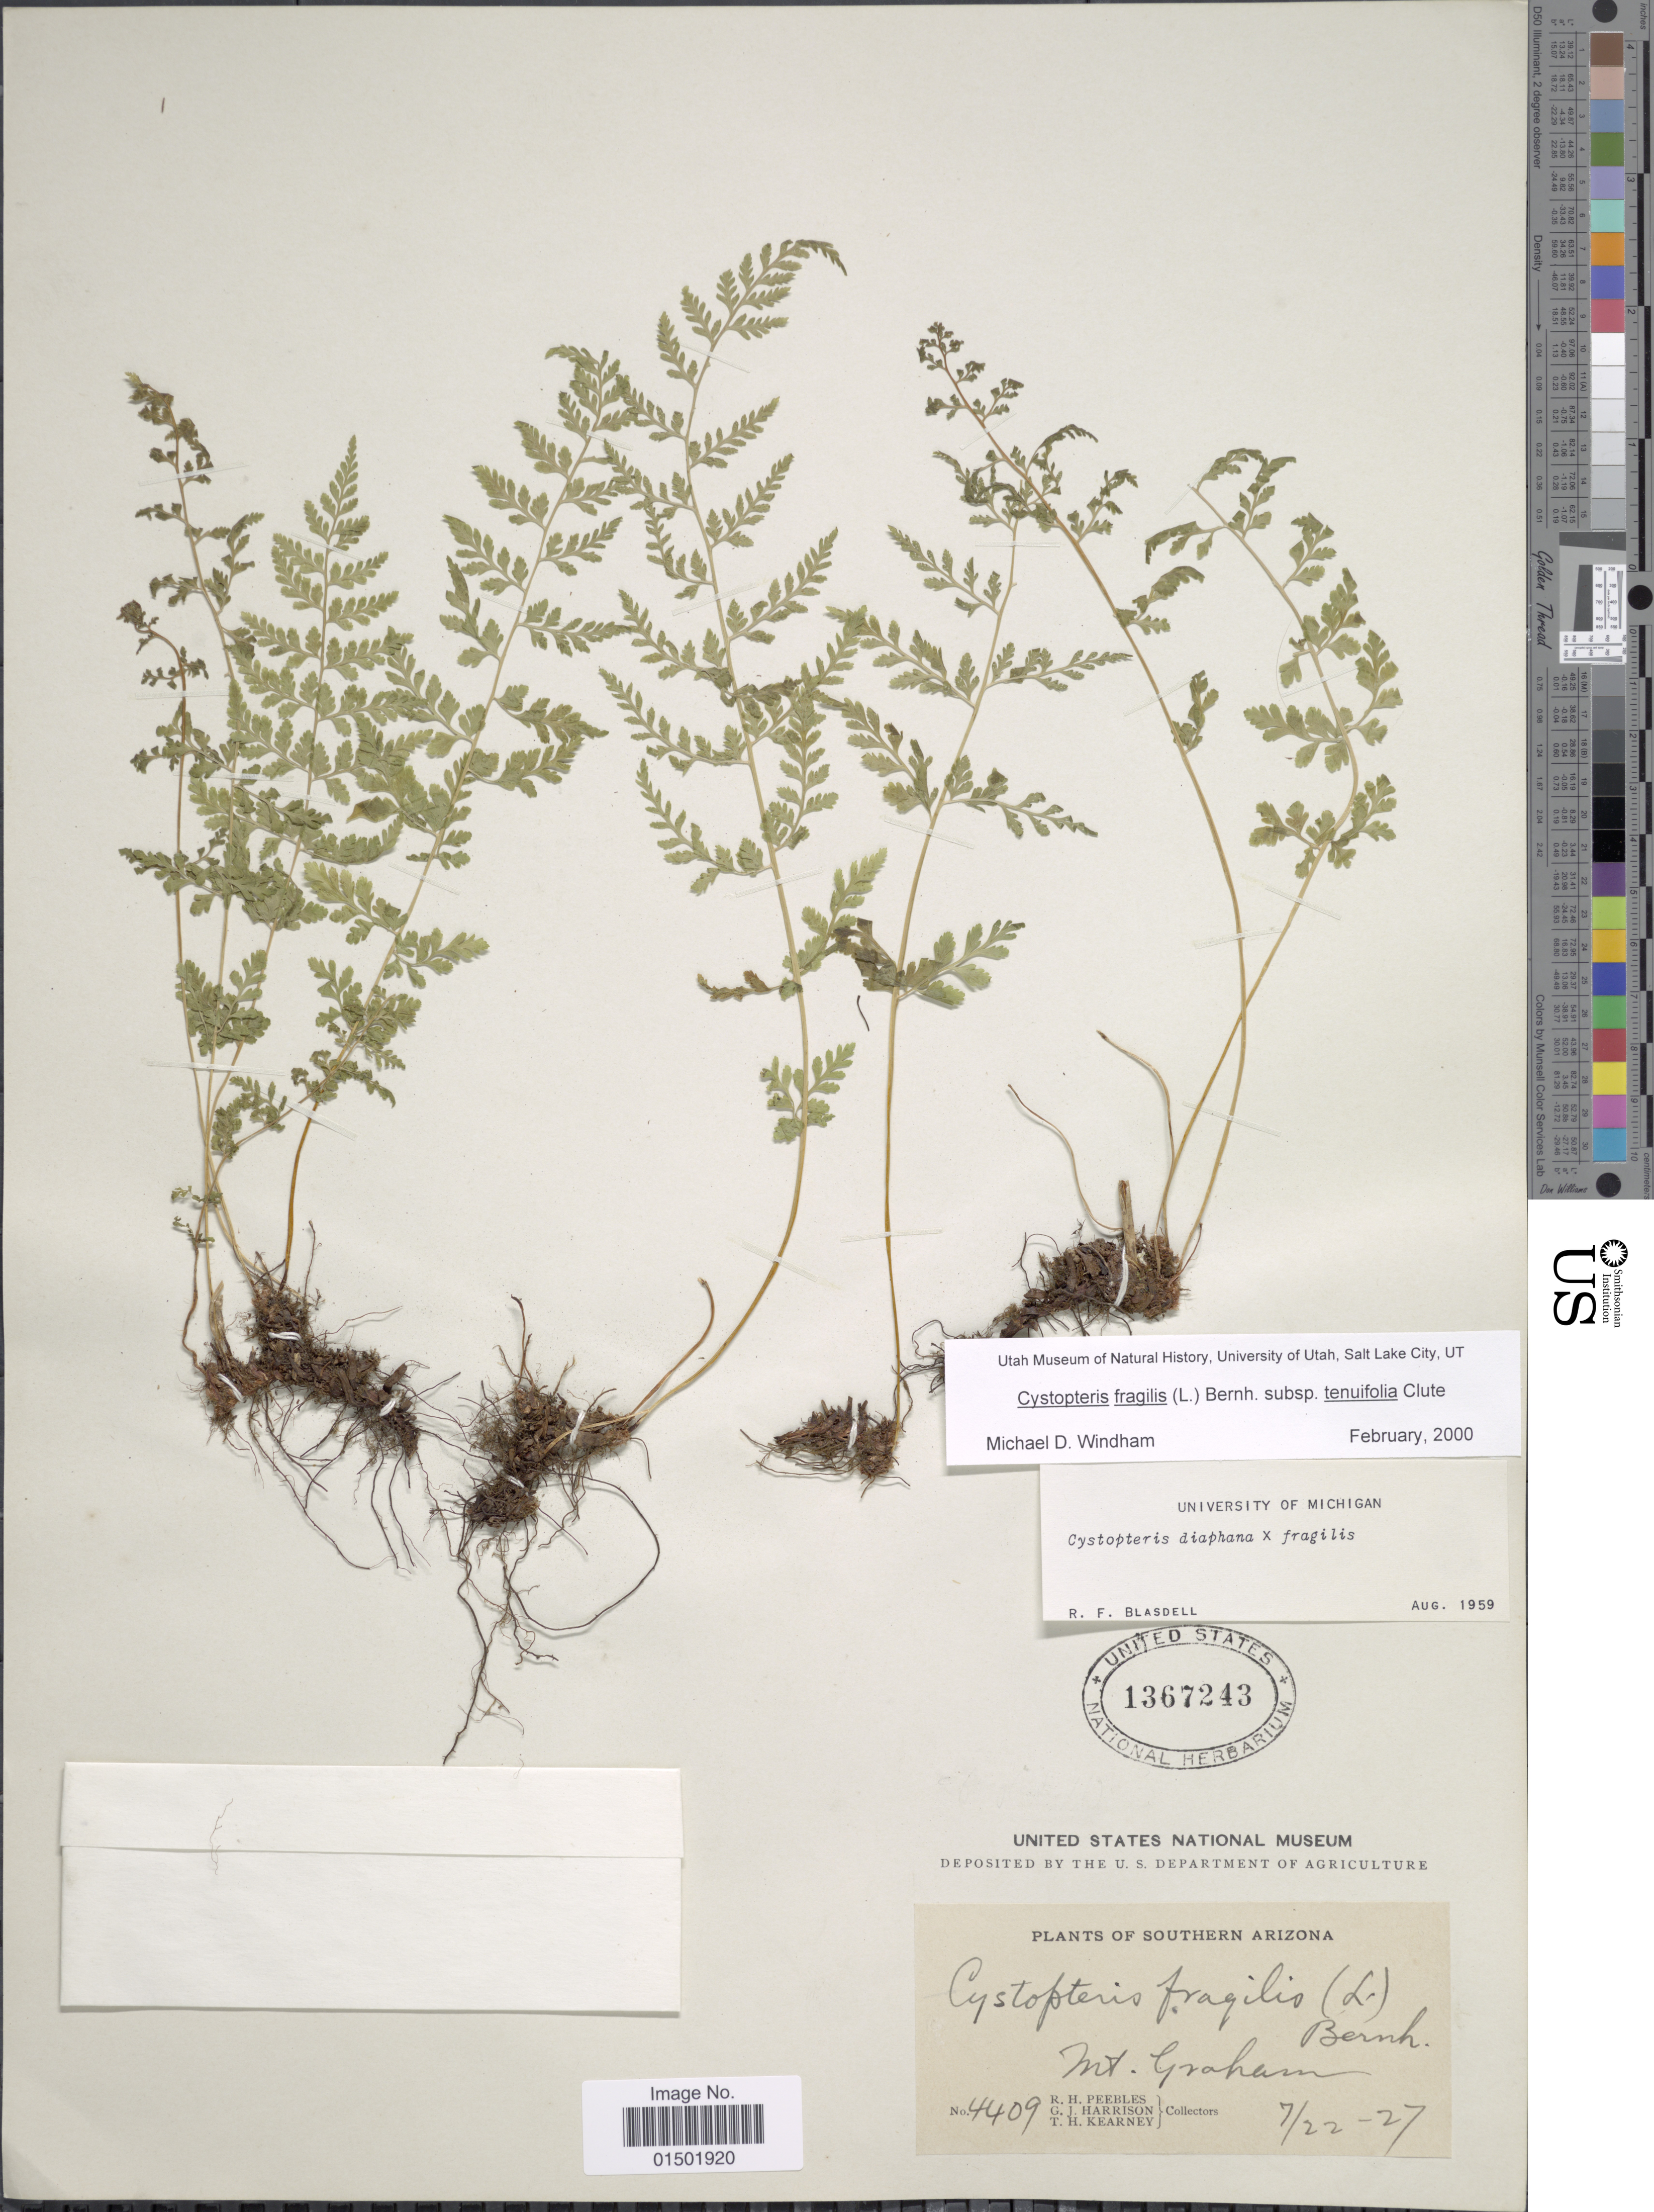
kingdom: Plantae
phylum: Tracheophyta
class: Polypodiopsida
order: Polypodiales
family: Cystopteridaceae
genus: Cystopteris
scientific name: Cystopteris fragilis var. tenuifolia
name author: (Clute) M. Broun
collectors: R. H. Peebles, G. J. Harrison & T. H. Kearney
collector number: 4409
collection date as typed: Transcribed d/m/y: 22/7/27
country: United States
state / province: Arizona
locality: Southern Arizona, Mt. Graham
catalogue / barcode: US 1367243